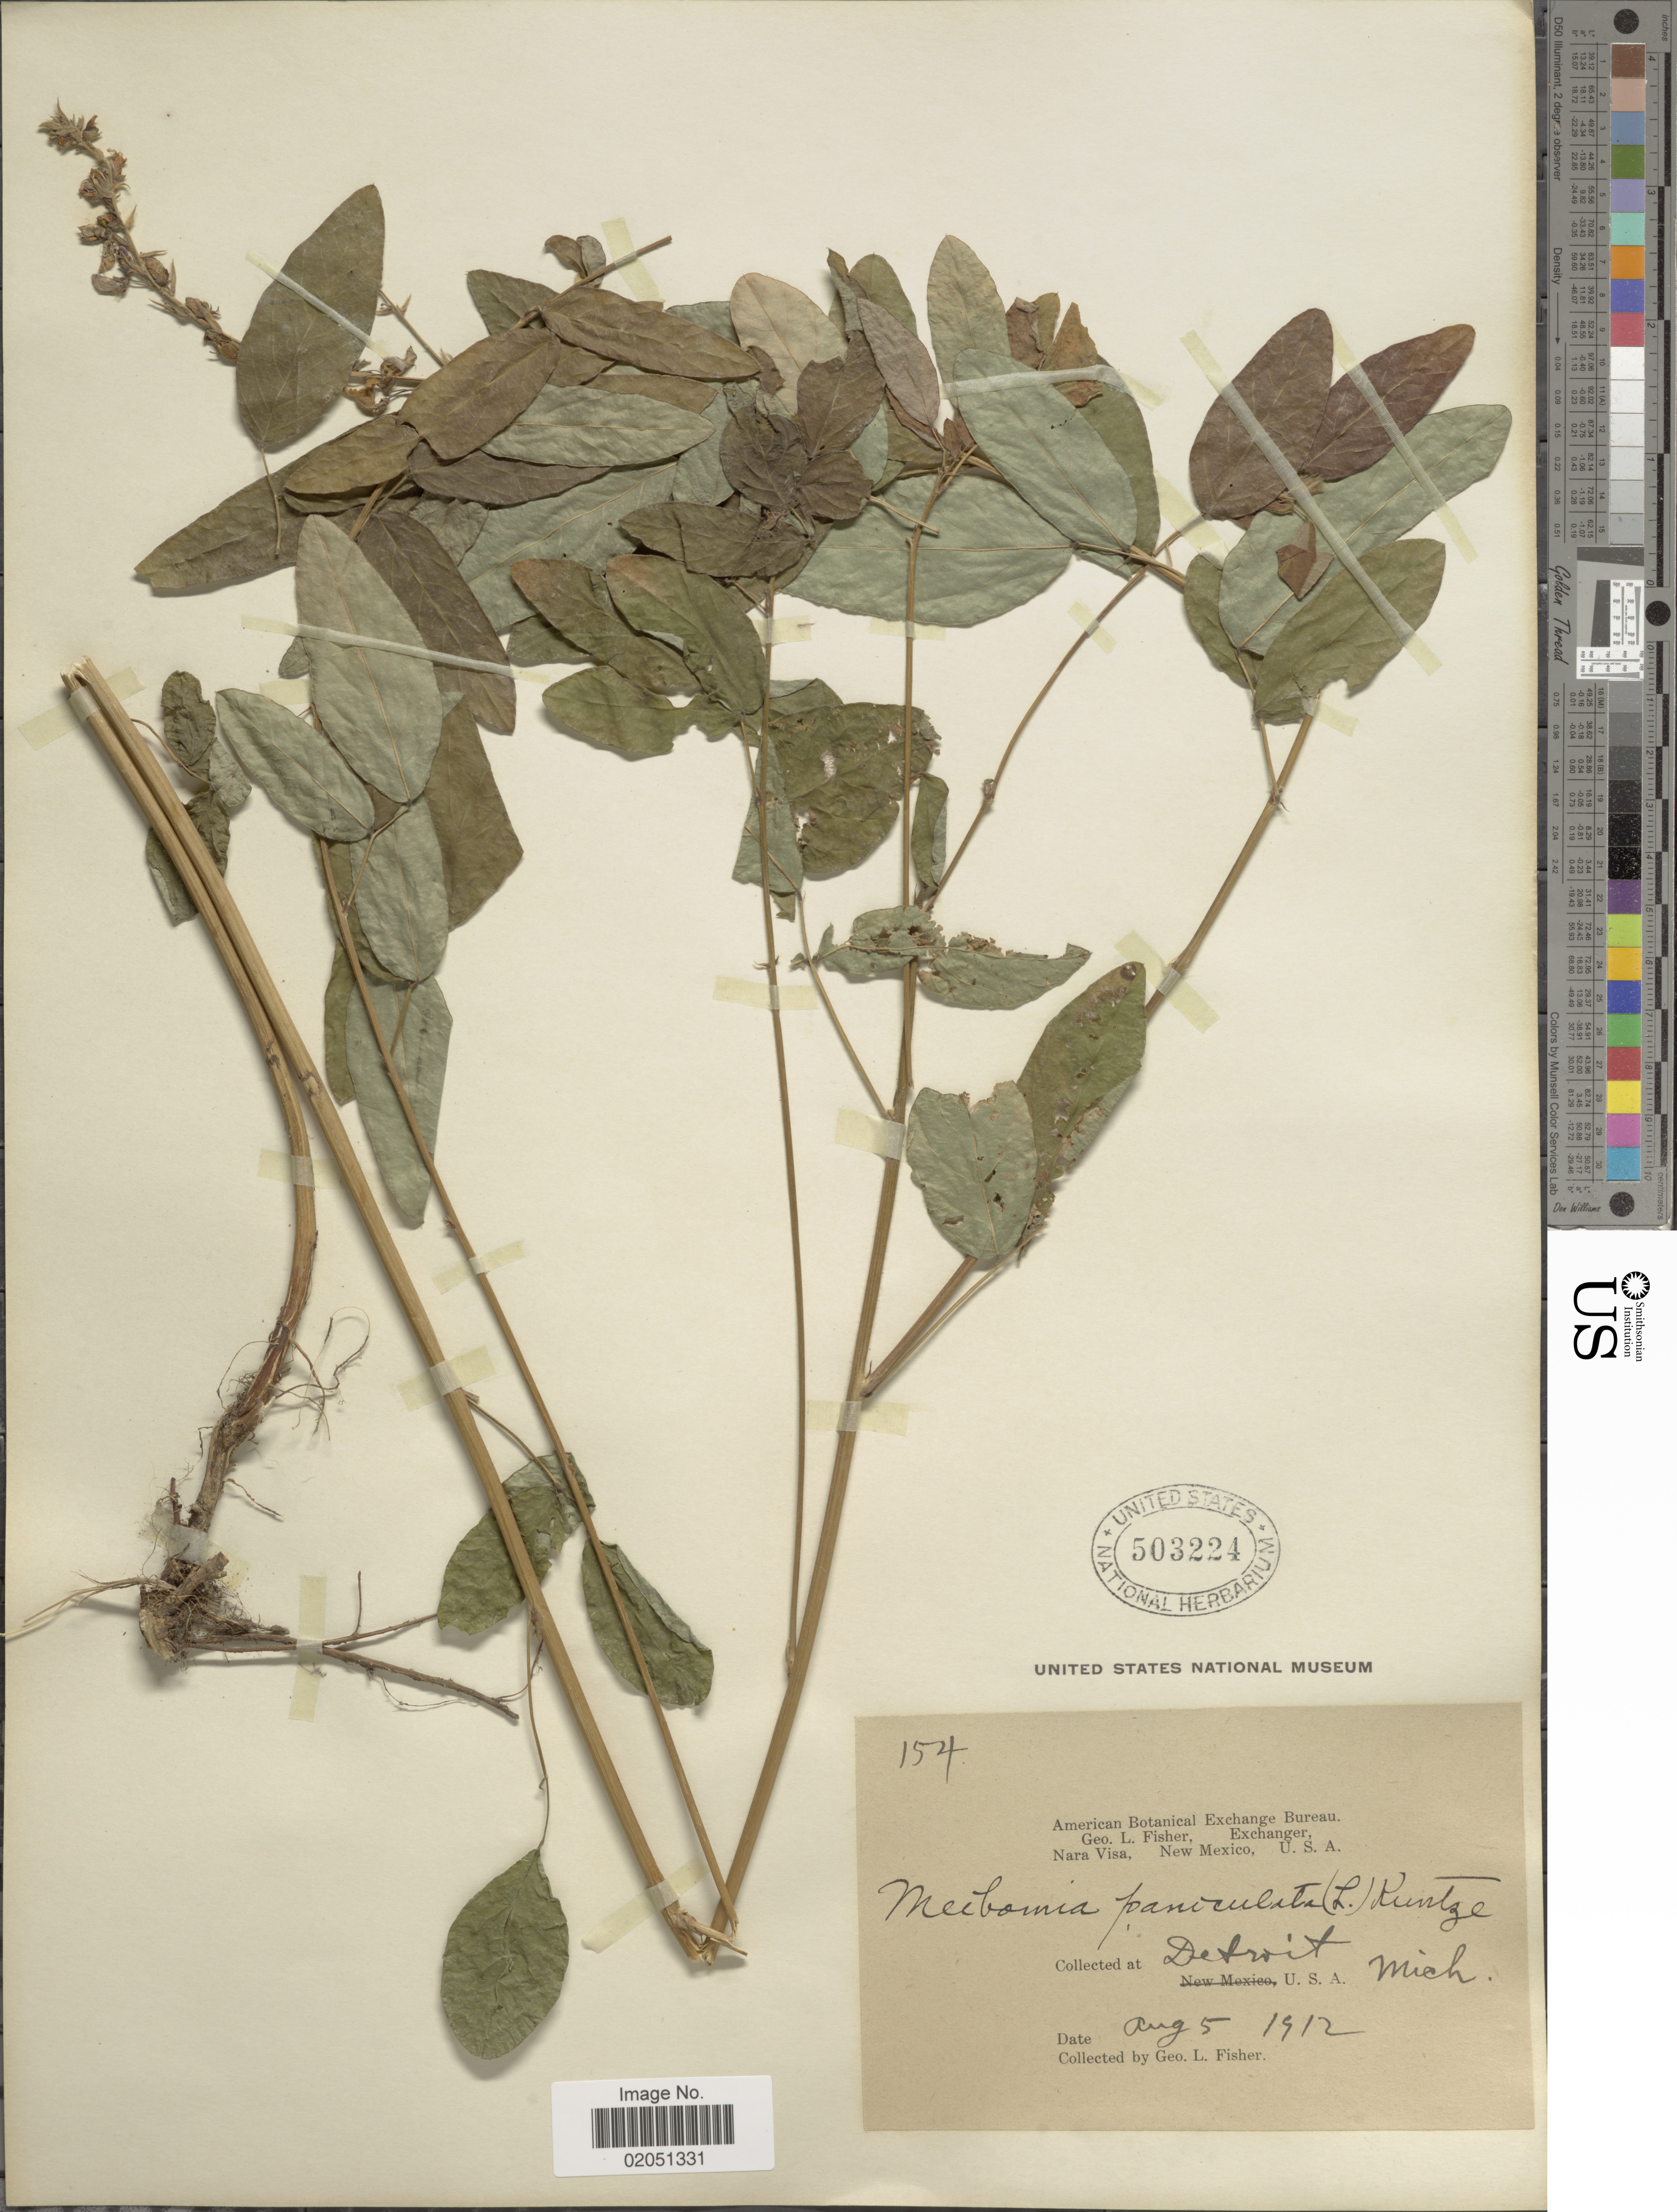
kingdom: Plantae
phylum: Tracheophyta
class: Magnoliopsida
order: Fabales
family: Fabaceae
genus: Desmodium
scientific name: Desmodium paniculatum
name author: (L.) DC.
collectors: G. L. Fisher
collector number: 154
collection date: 1912-08-05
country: Mexico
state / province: Michoacán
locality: Detroit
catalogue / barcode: US 503224